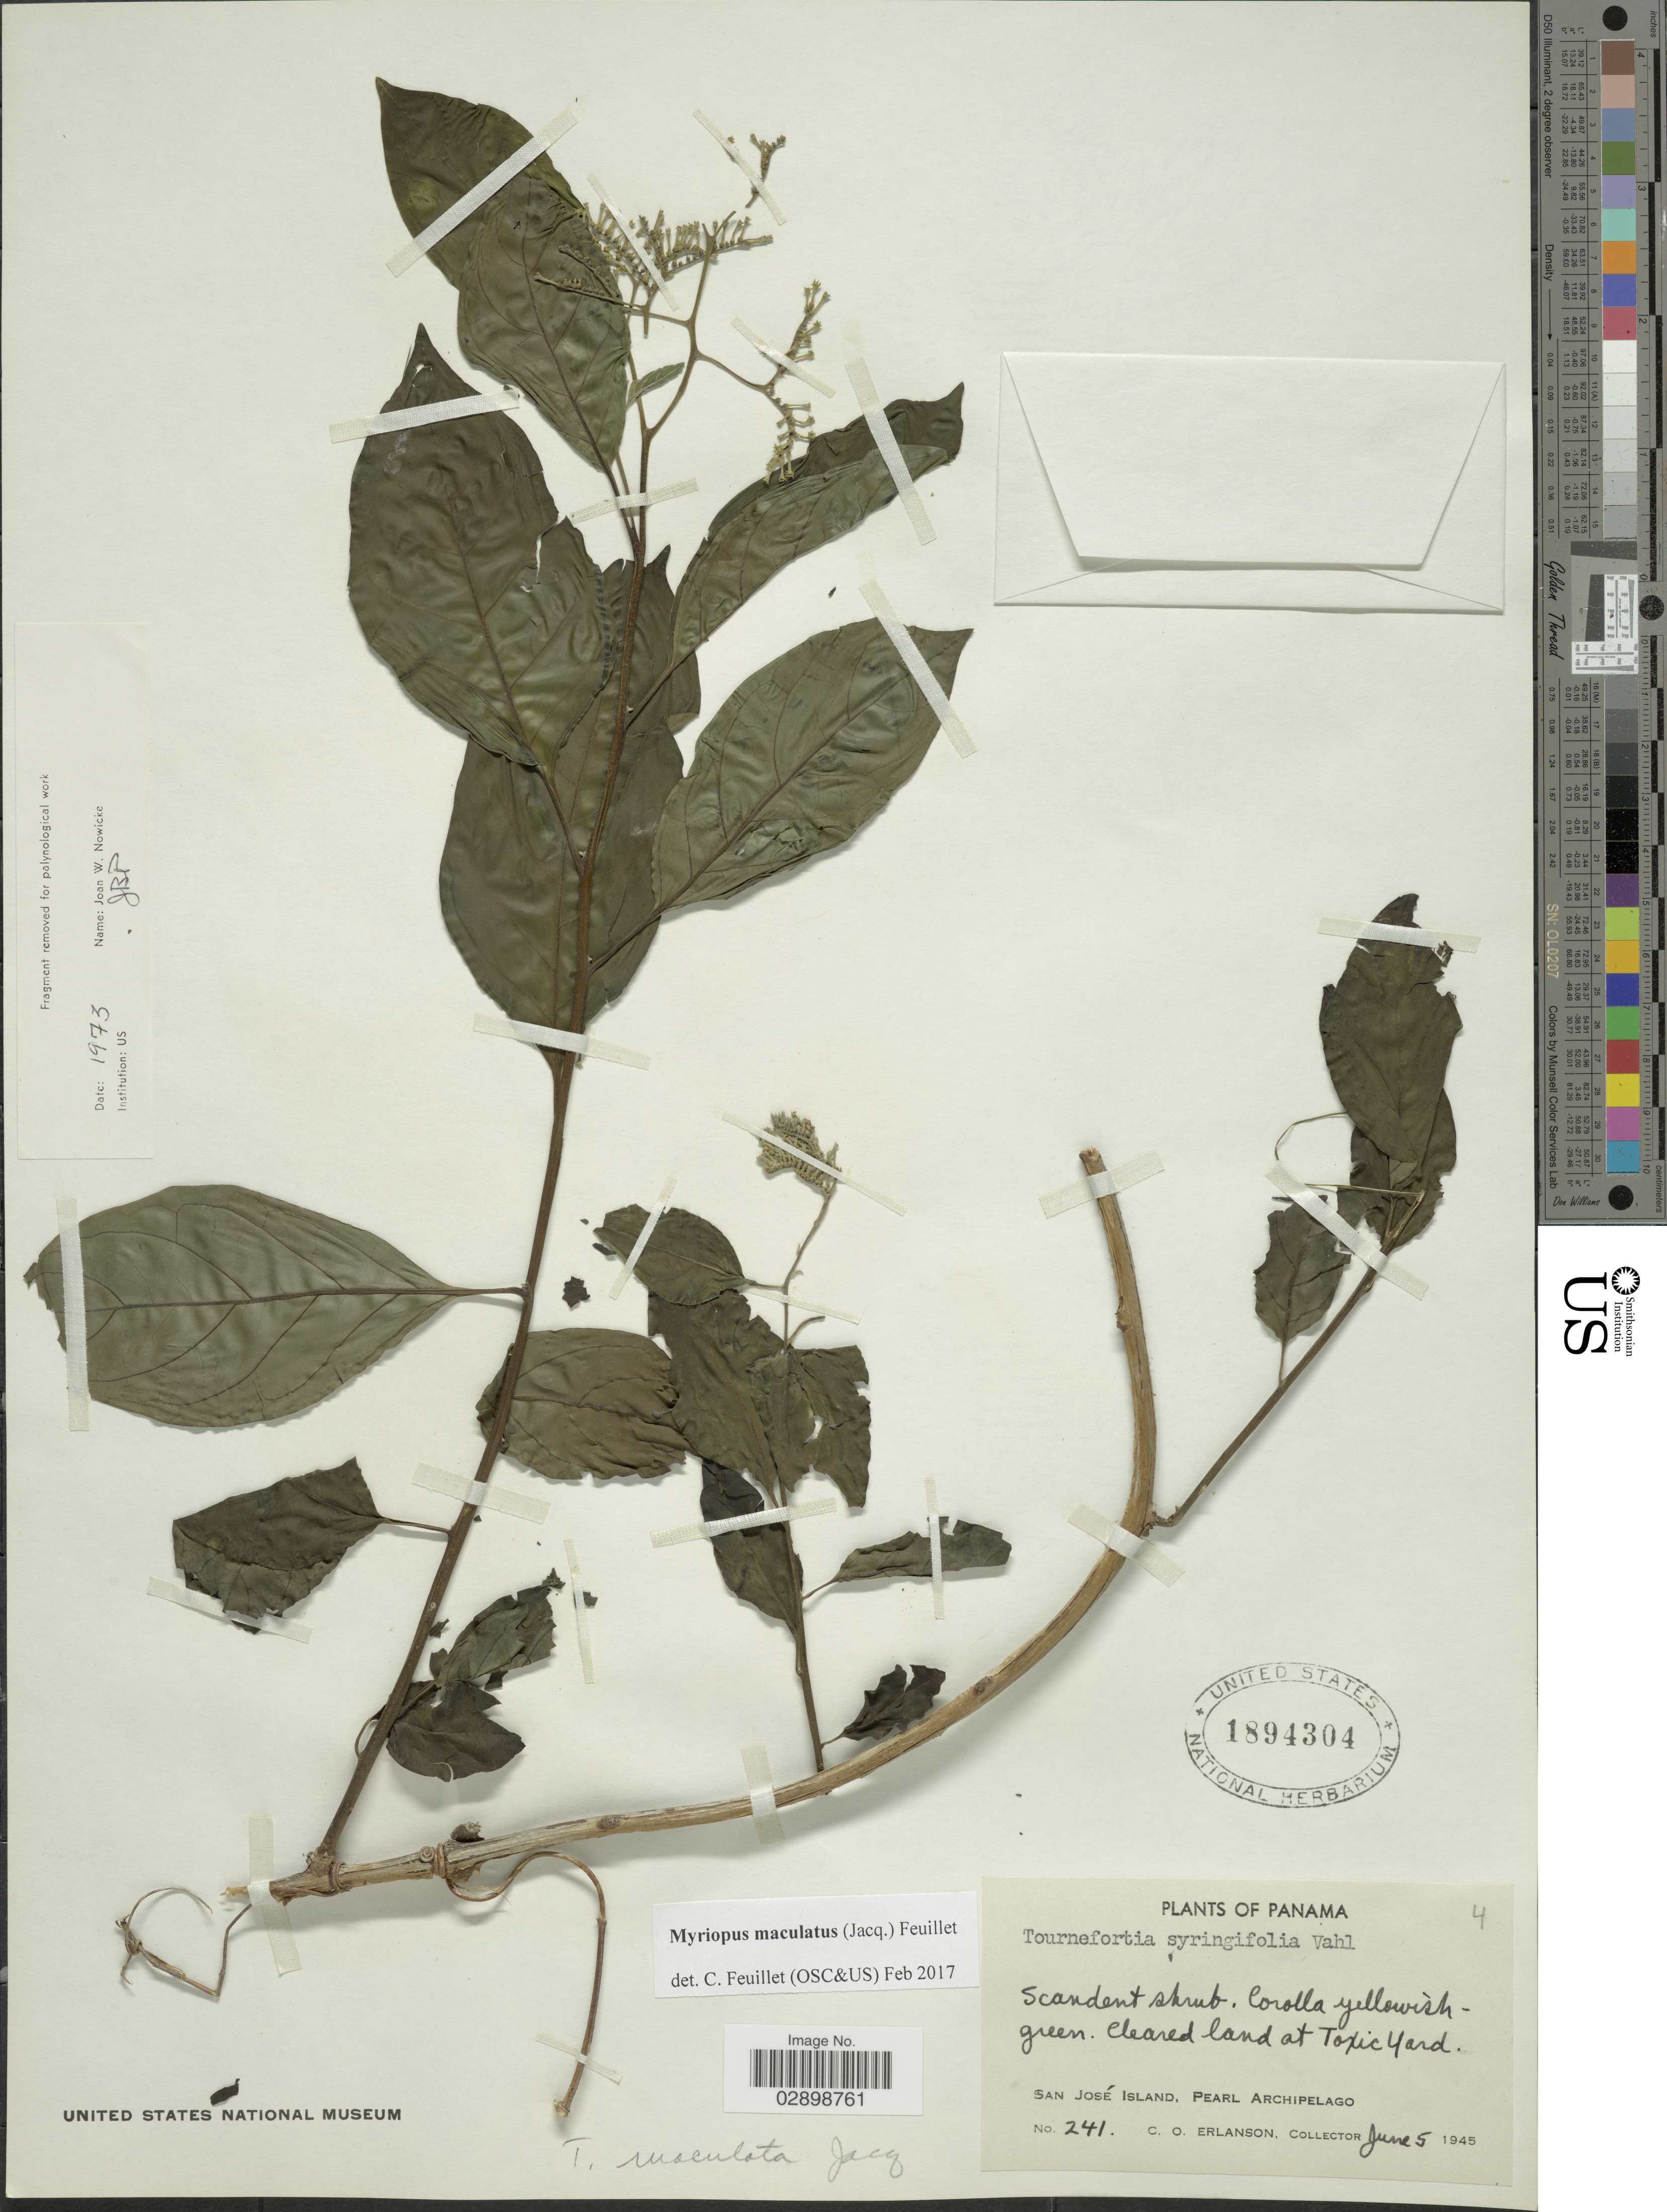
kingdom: Plantae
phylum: Tracheophyta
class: Magnoliopsida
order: Boraginales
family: Heliotropiaceae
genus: Myriopus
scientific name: Myriopus maculatus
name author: (Jacq.) Feuillet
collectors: C. O. Erlanson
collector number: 241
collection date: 1945-06-05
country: Panama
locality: Cleared land at Toxic Yard. San José Island, Pearl Archipelago.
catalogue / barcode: US 1894304